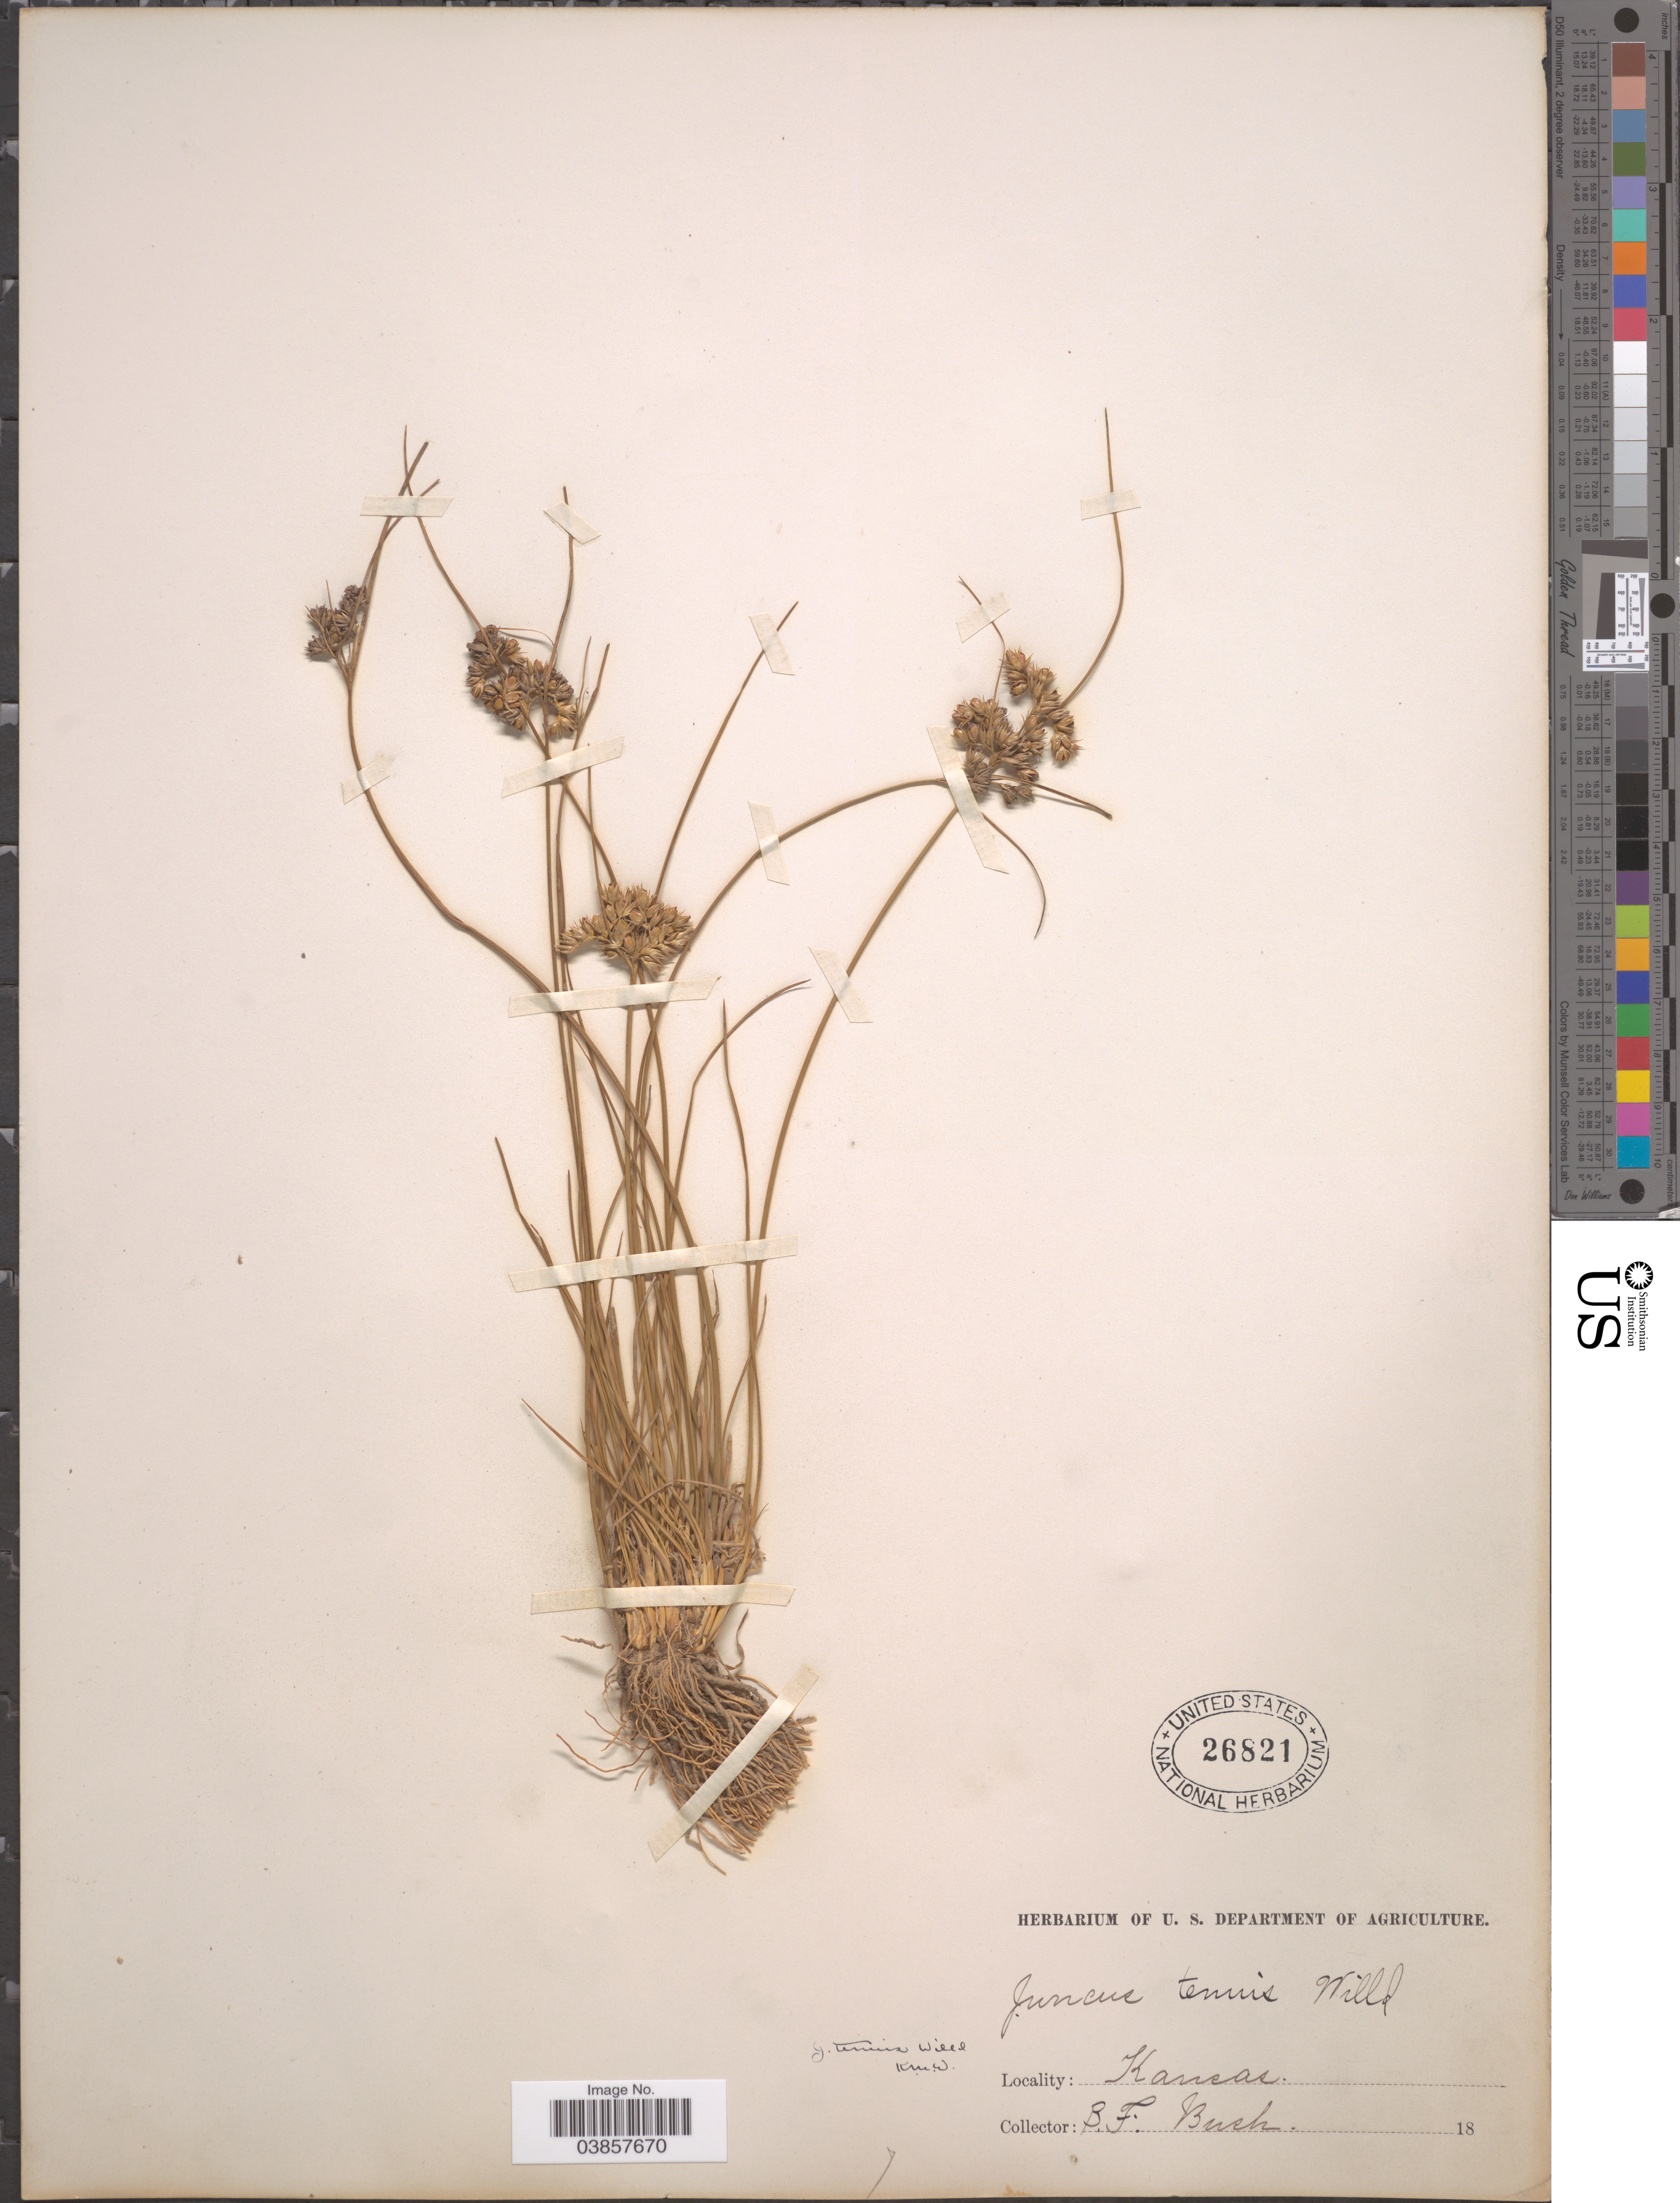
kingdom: Plantae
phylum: Tracheophyta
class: Liliopsida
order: Poales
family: Juncaceae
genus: Juncus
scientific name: Juncus tenuis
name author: Willd.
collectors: B. F. Bush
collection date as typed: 18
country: United States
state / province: Kansas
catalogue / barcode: US 26821